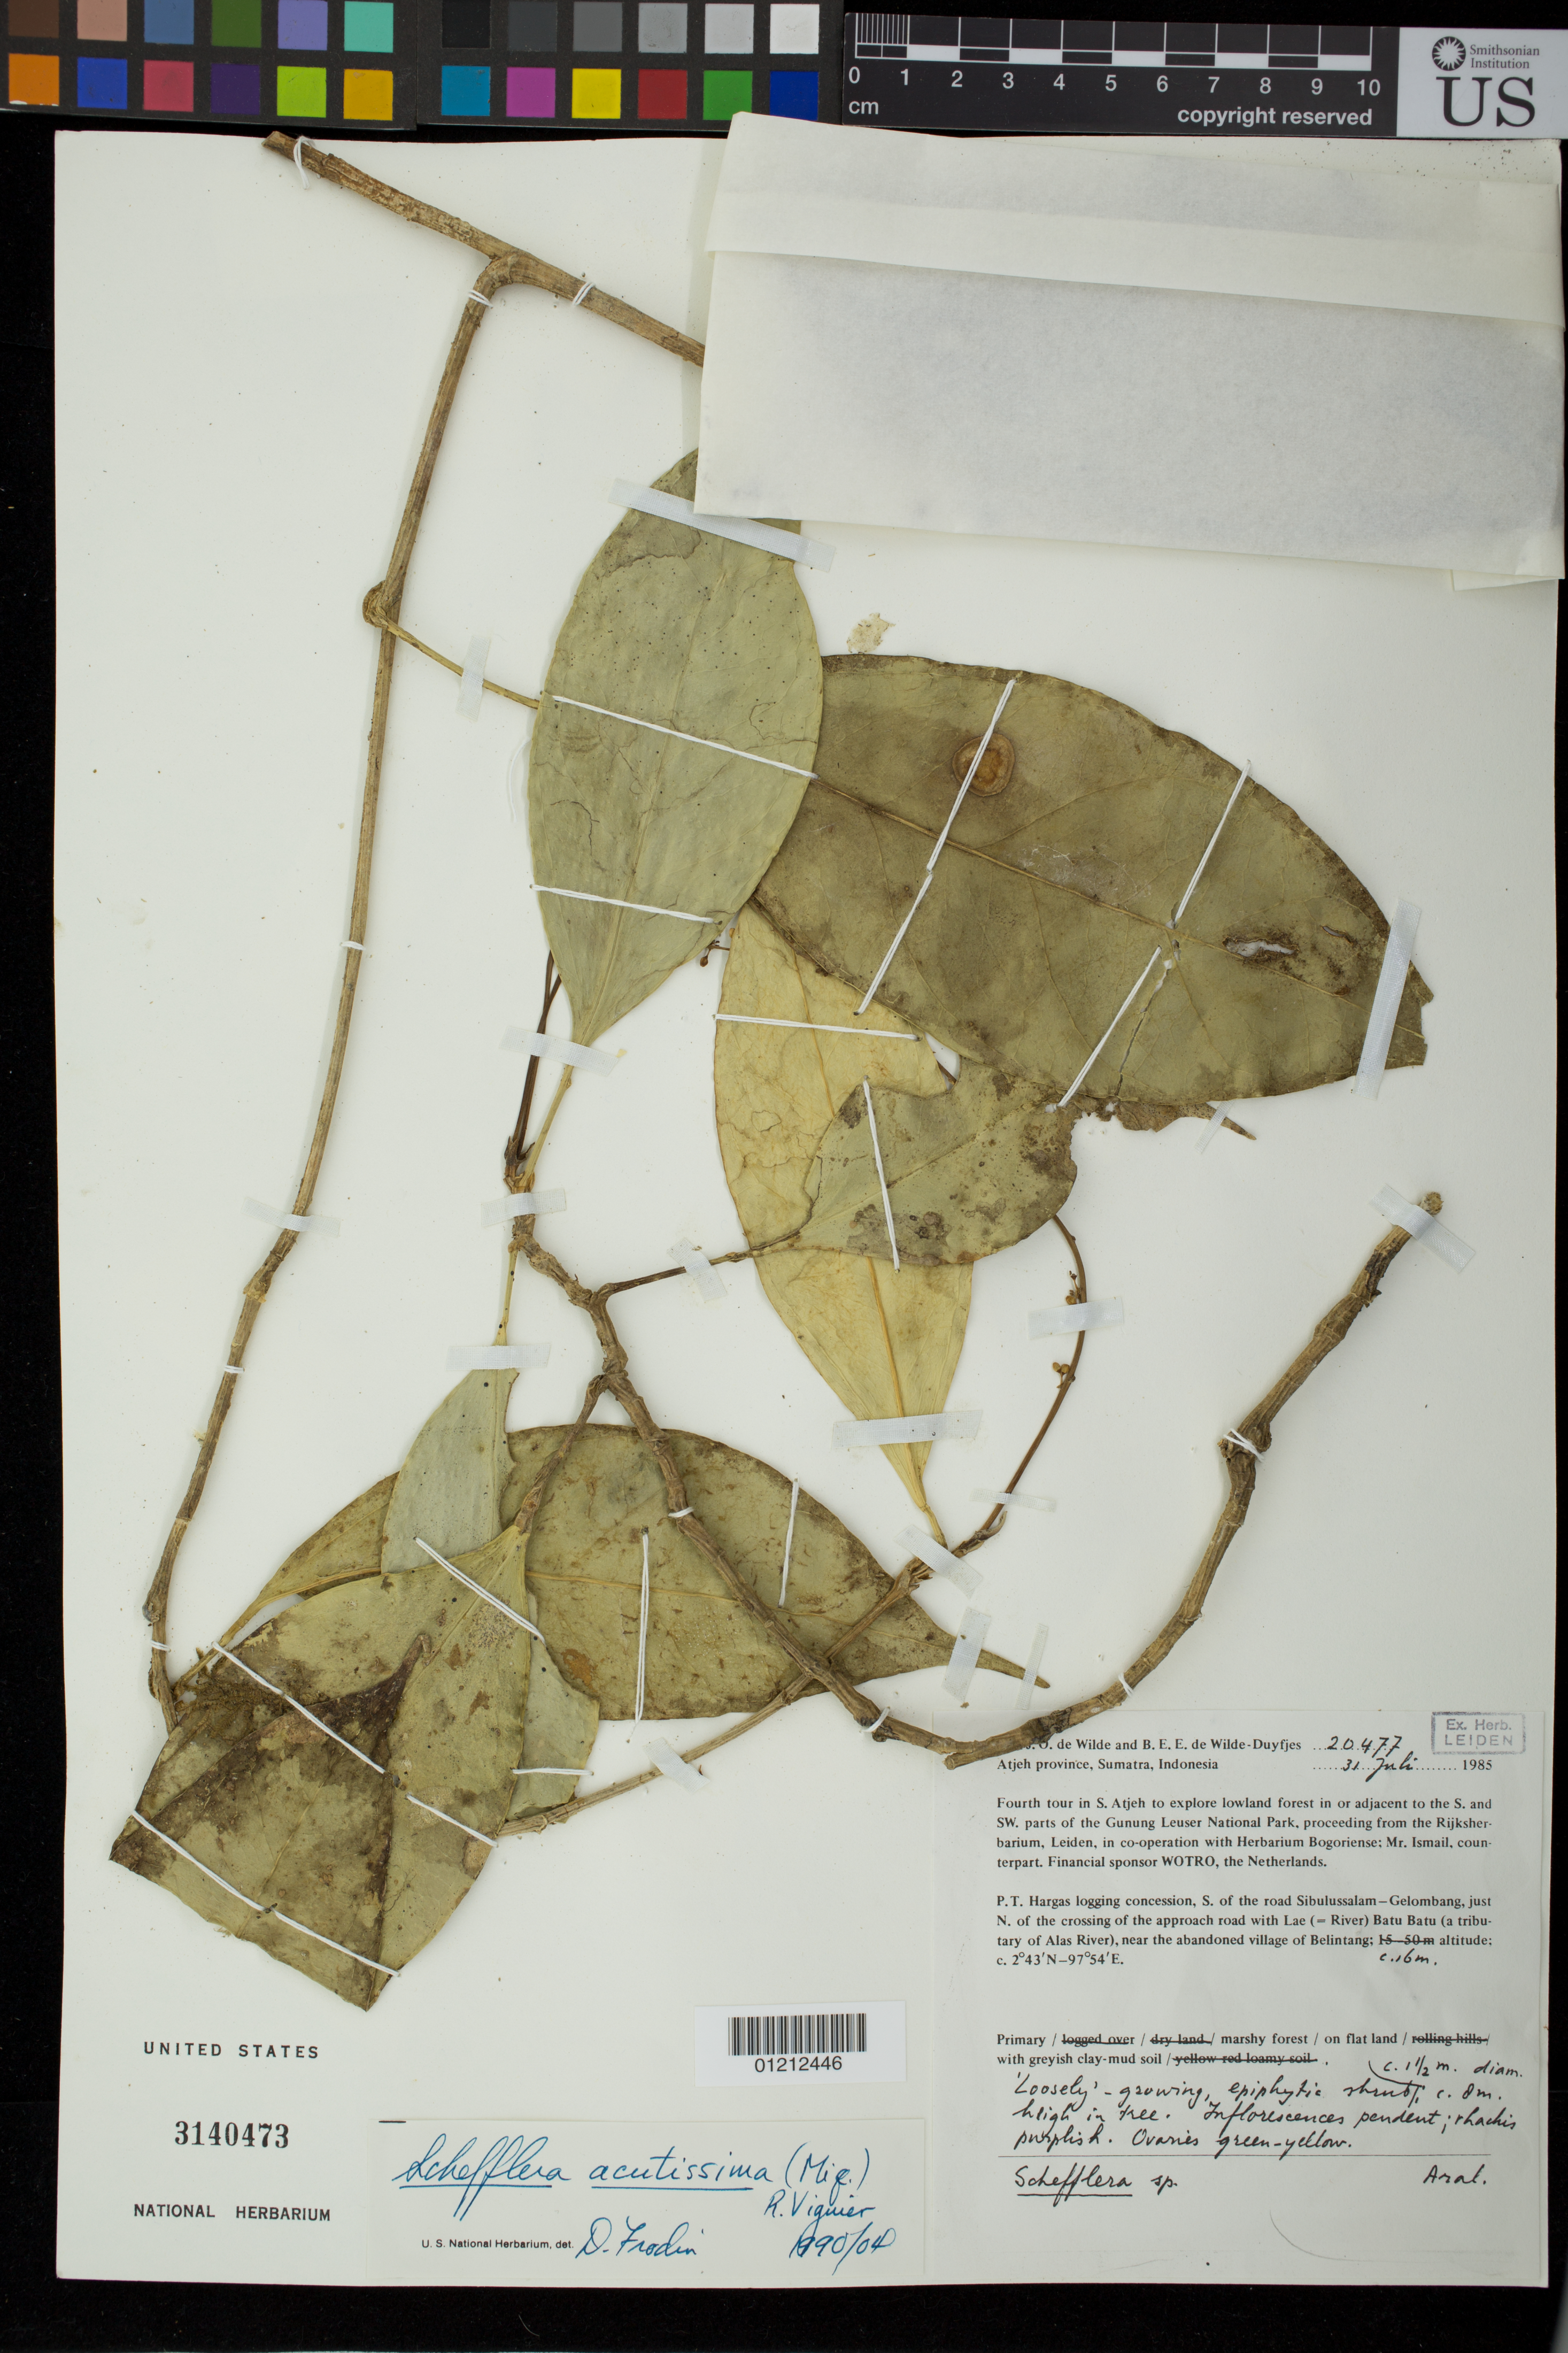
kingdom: Plantae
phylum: Tracheophyta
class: Magnoliopsida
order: Apiales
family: Araliaceae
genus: Heptapleurum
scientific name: Heptapleurum acutissimum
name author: (Miq.) Seem.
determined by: Wagner, W. L., (BOT), Smithsonian Institution - National Museum of Natural History (UNITED STATES)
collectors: W. J. de Wilde & B. E. de Wilde-Duyfjes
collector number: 20477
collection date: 1985-07-31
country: Indonesia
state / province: Sumatra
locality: Atjeh Province. S and SW parts of the Gunung Leuser National Park. P.T. Hargas logging concession, S. of the road Sibulussalam - Gelombang, just N. of the crossing approach road with Lae (River) Batu Batu (a tributary of Alas River), near the abandoned village of Belintang.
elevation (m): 16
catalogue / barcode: US 3140473